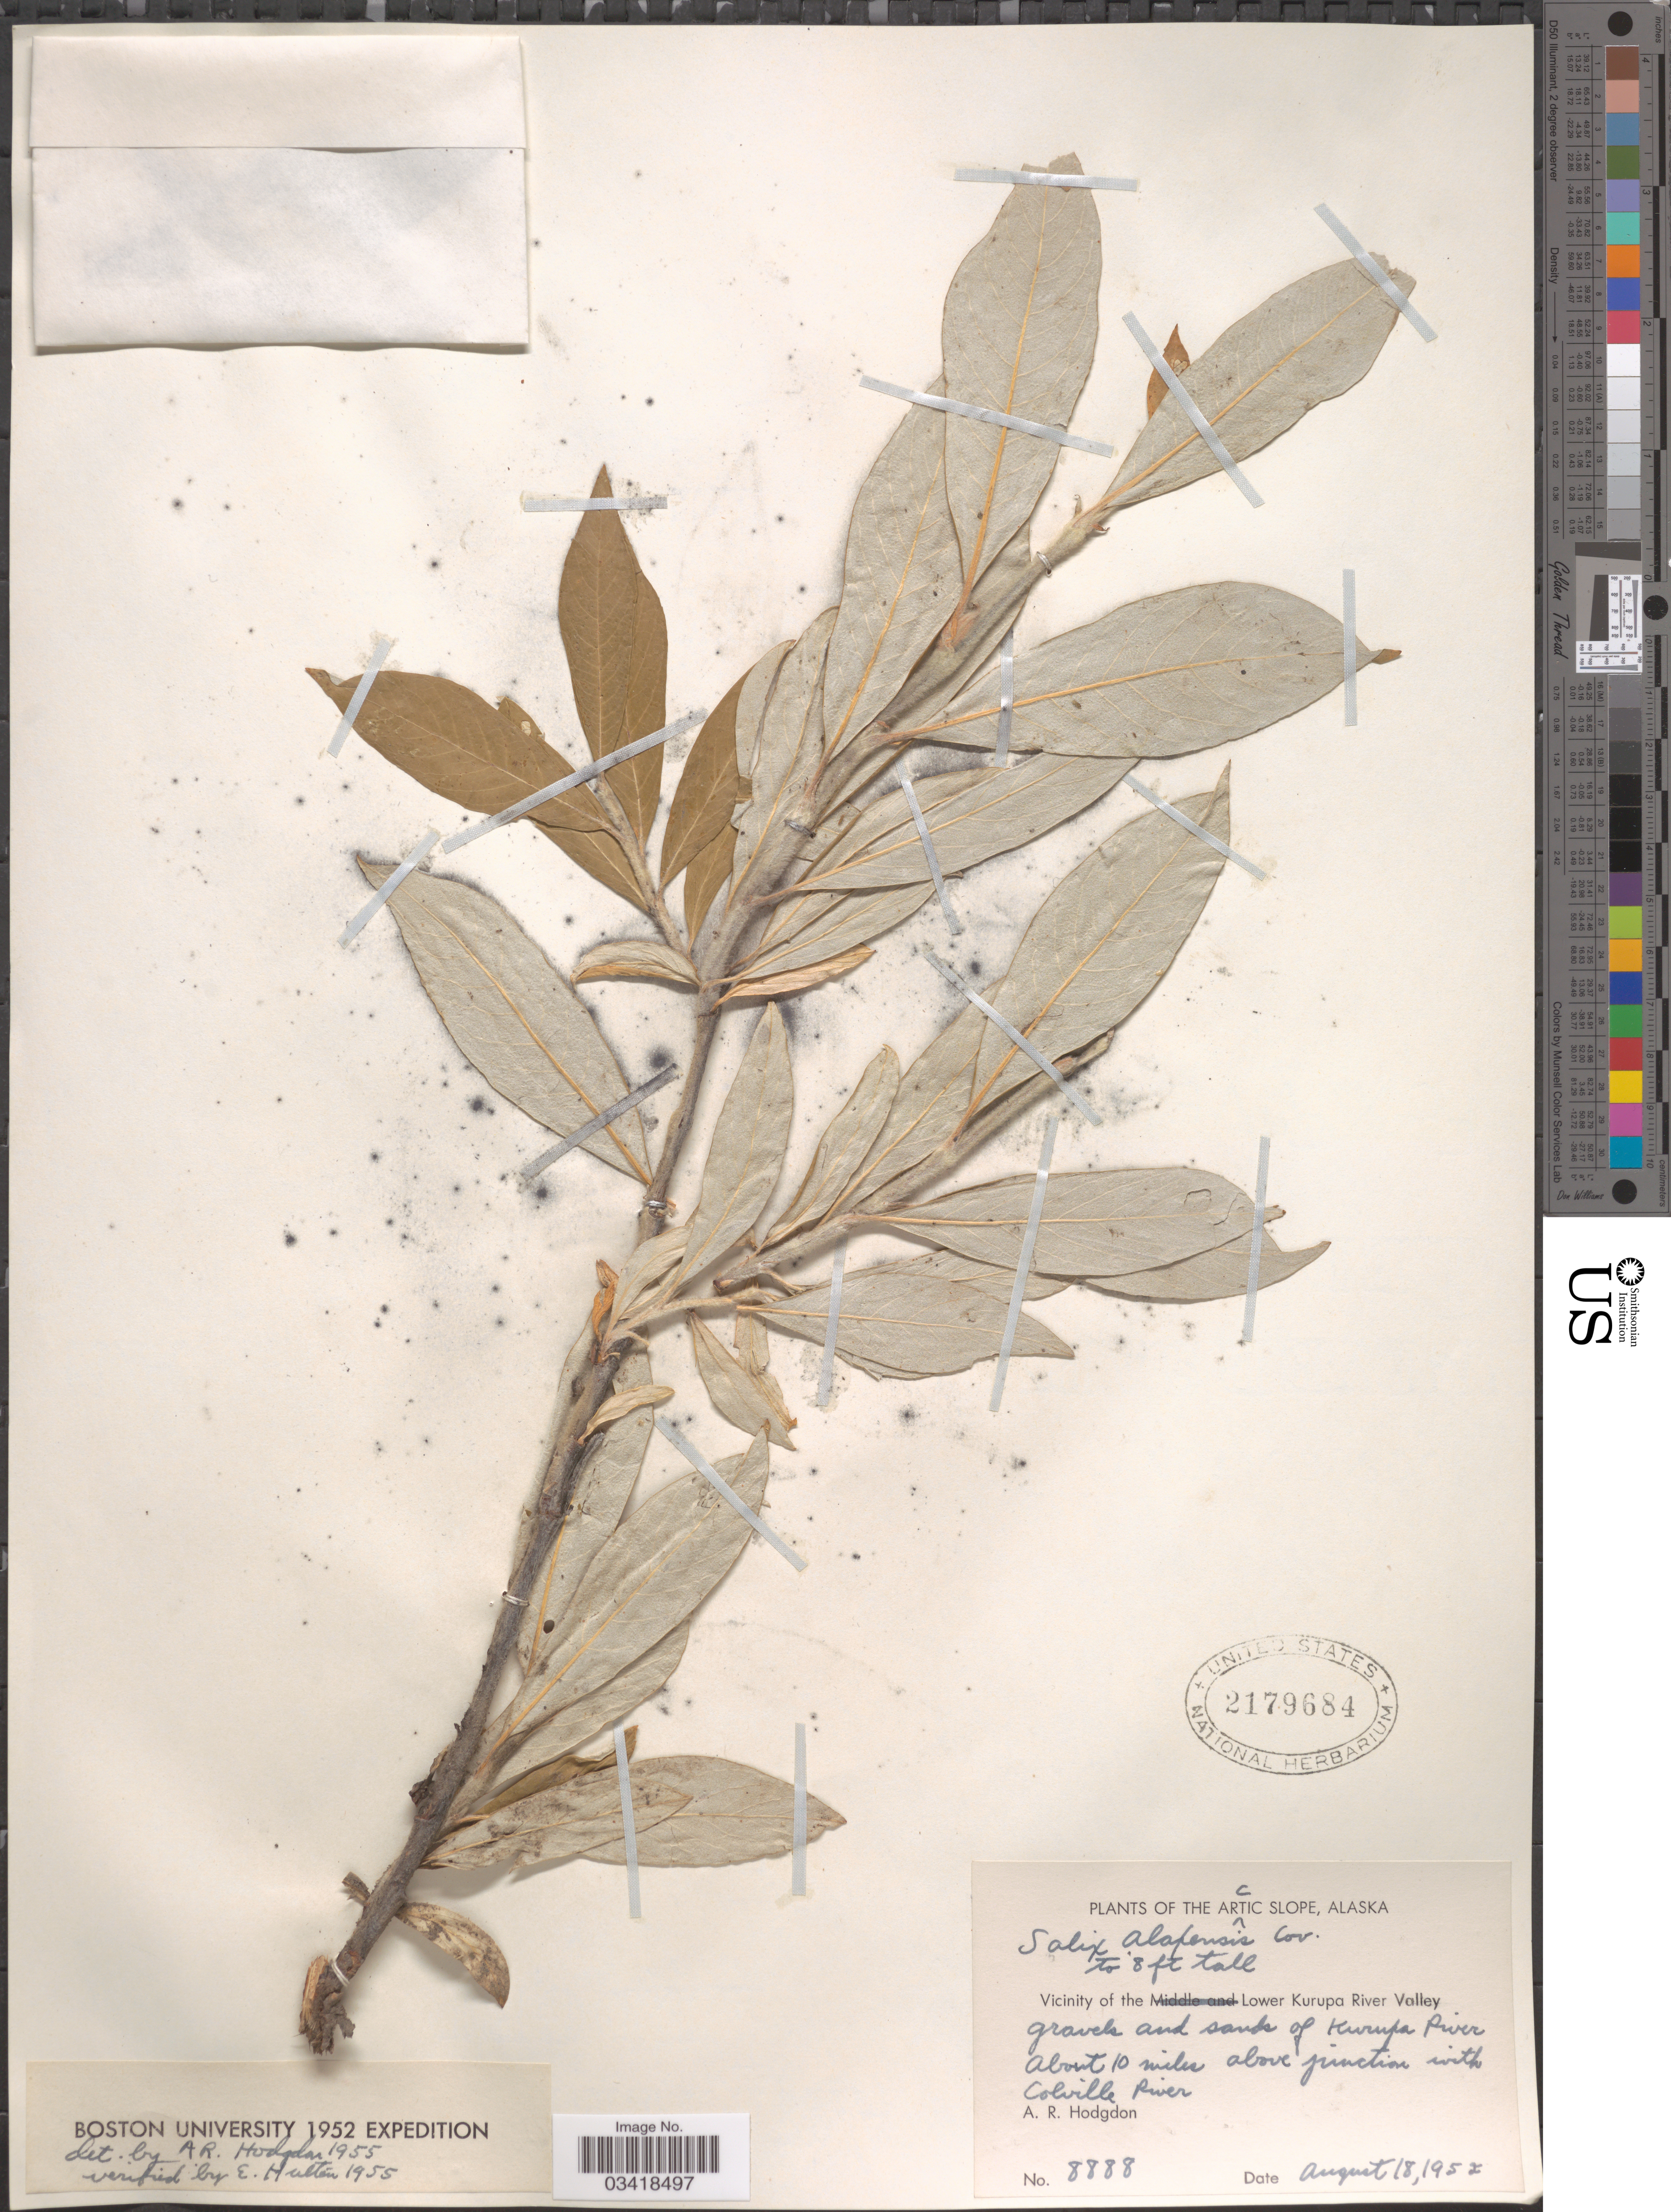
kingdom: Plantae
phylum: Tracheophyta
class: Magnoliopsida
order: Malpighiales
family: Salicaceae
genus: Salix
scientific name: Salix alaxensis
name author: (Andersson) Coville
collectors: A. R. Hodgdon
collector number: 8888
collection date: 1952-08-18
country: United States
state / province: Alaska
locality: Arctic Slope. Vicinity of the Lower Kurupa River Valley, gravels and sands of Kurupa River. About 10 miles above junction with Colville River.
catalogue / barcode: US 2179684